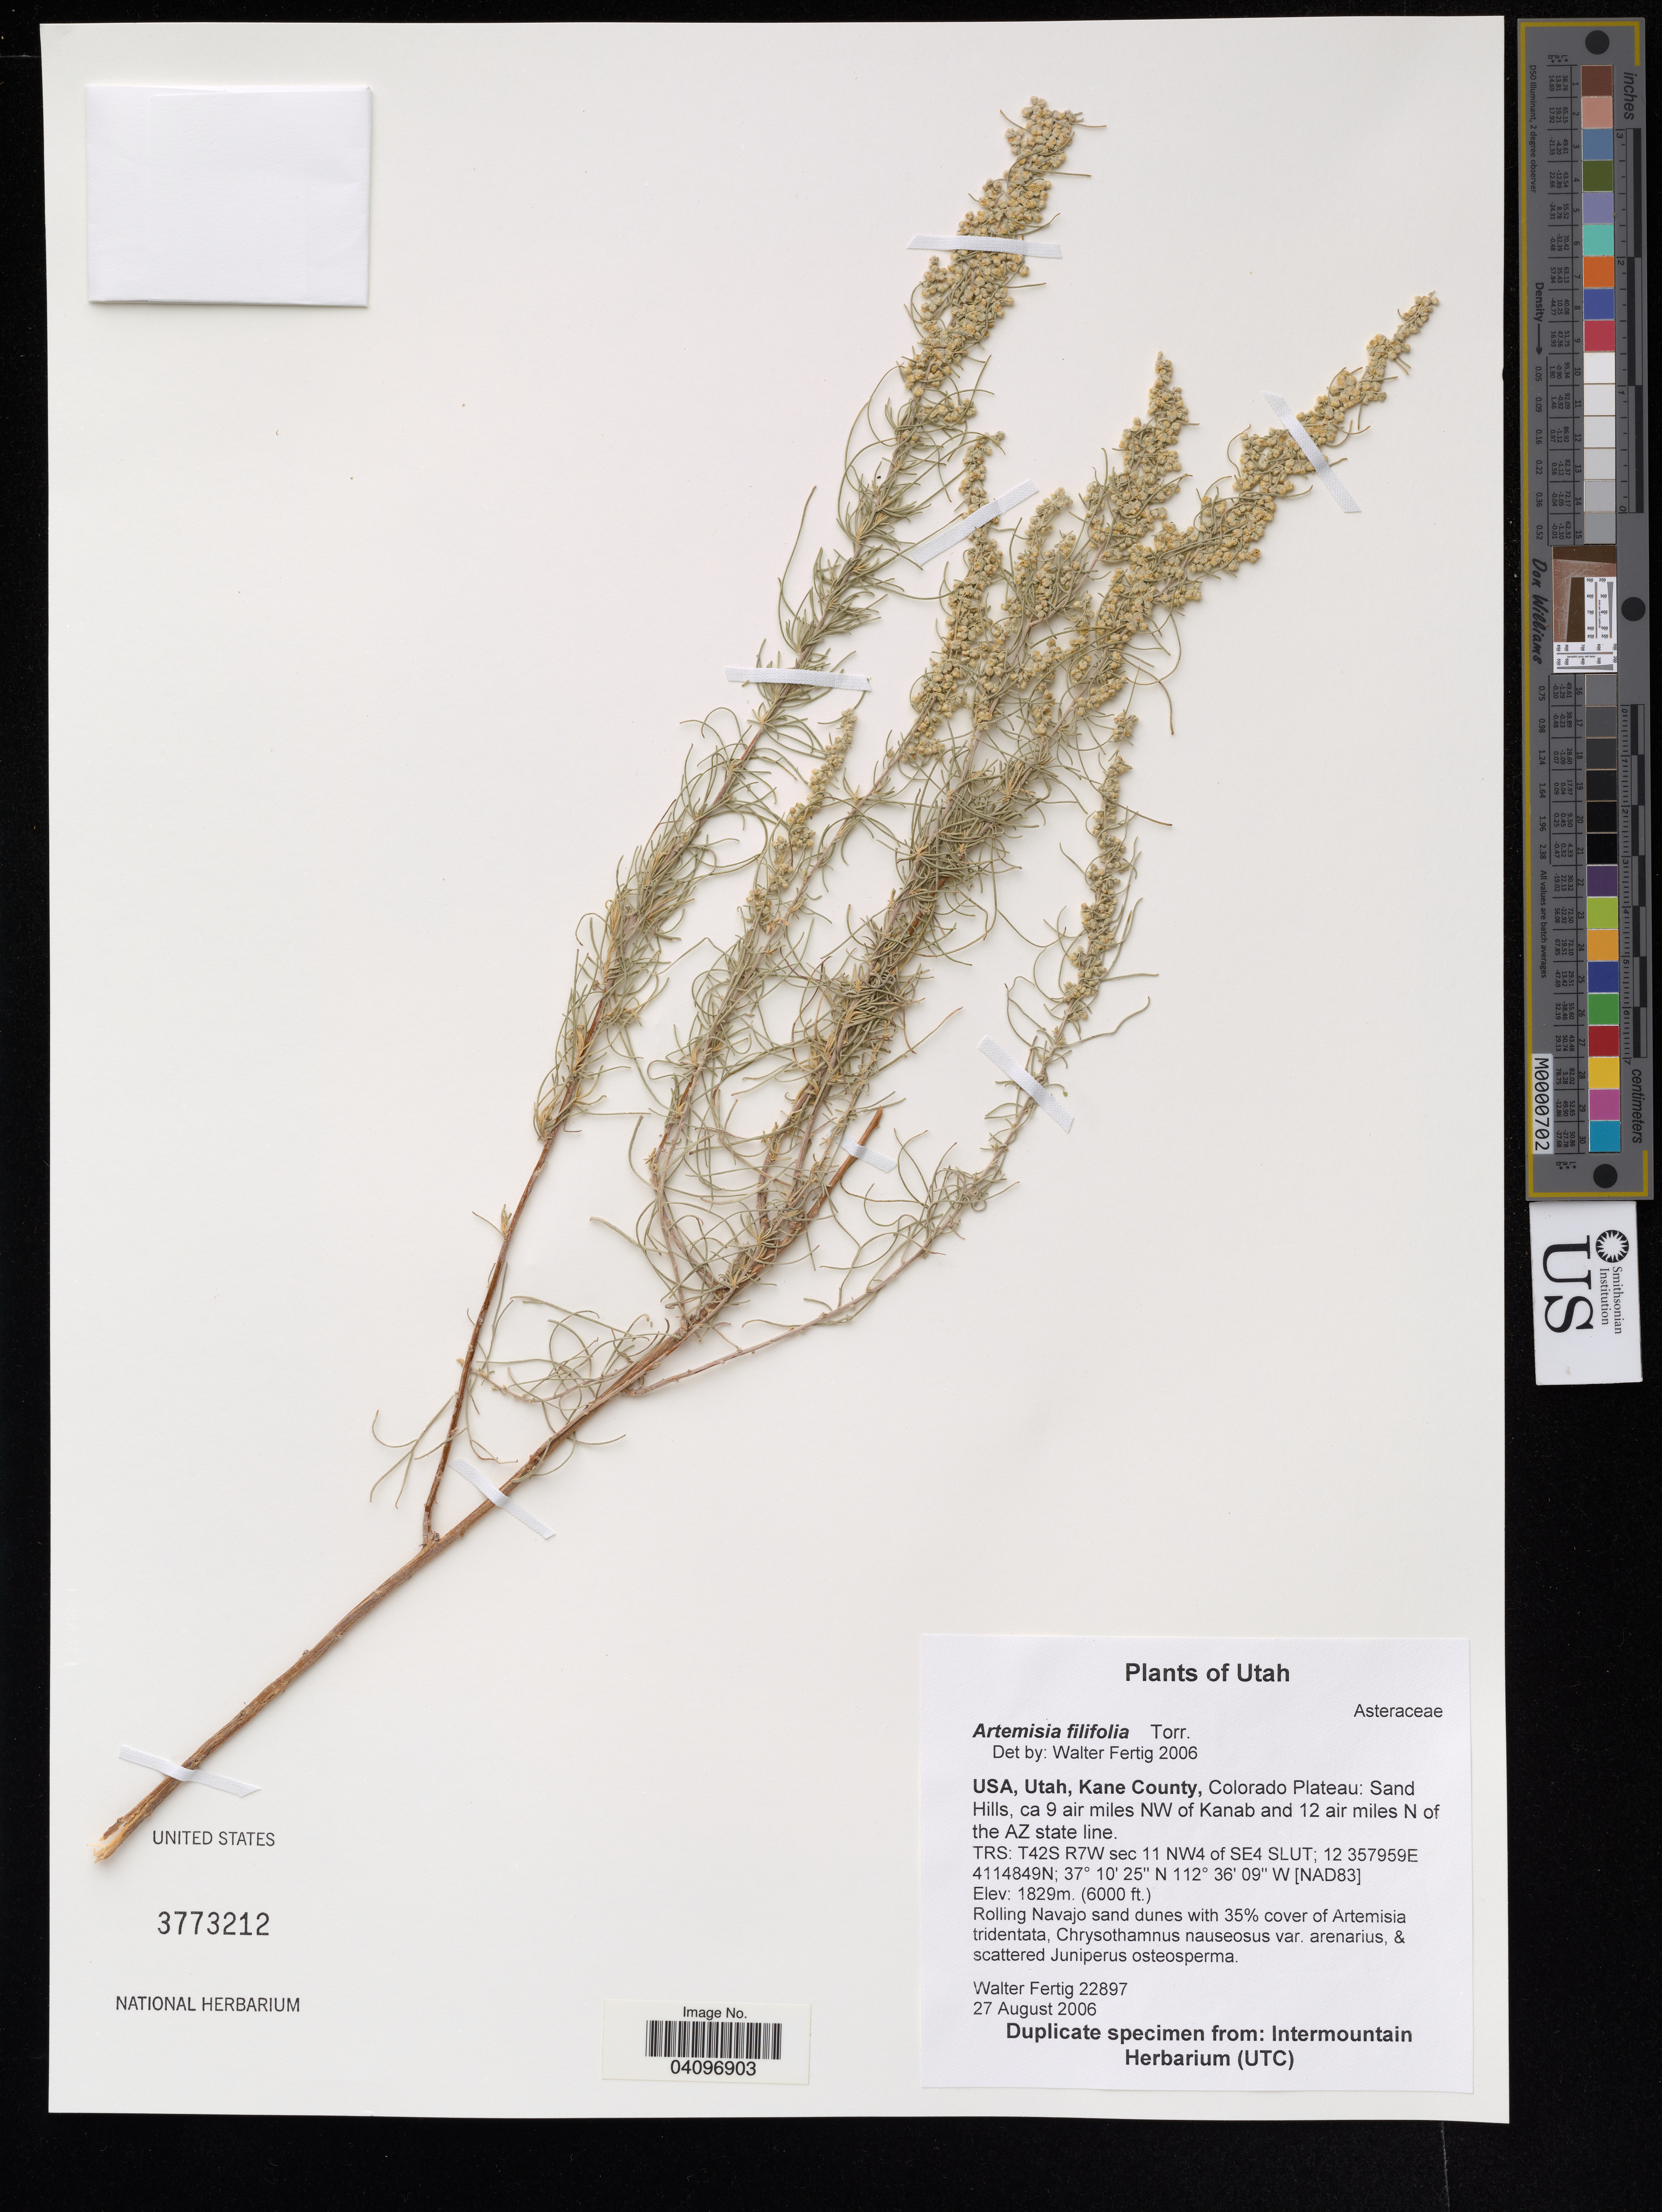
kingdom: Plantae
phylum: Tracheophyta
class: Magnoliopsida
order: Asterales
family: Asteraceae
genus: Artemisia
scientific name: Artemisia filifolia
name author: Torr.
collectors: W. Fertig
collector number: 22897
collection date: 2006-08-27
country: United States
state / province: Utah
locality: Kane County, Colorado Plateau: Sand Hills, ca 9 air miles NW of Kanab and 12 air miles N of the AZ state line. TRS: T42S R7W sec 11 NW4 of SE4 SLUT; 12 357959E 4114849N.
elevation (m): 1829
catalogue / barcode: US 3773212